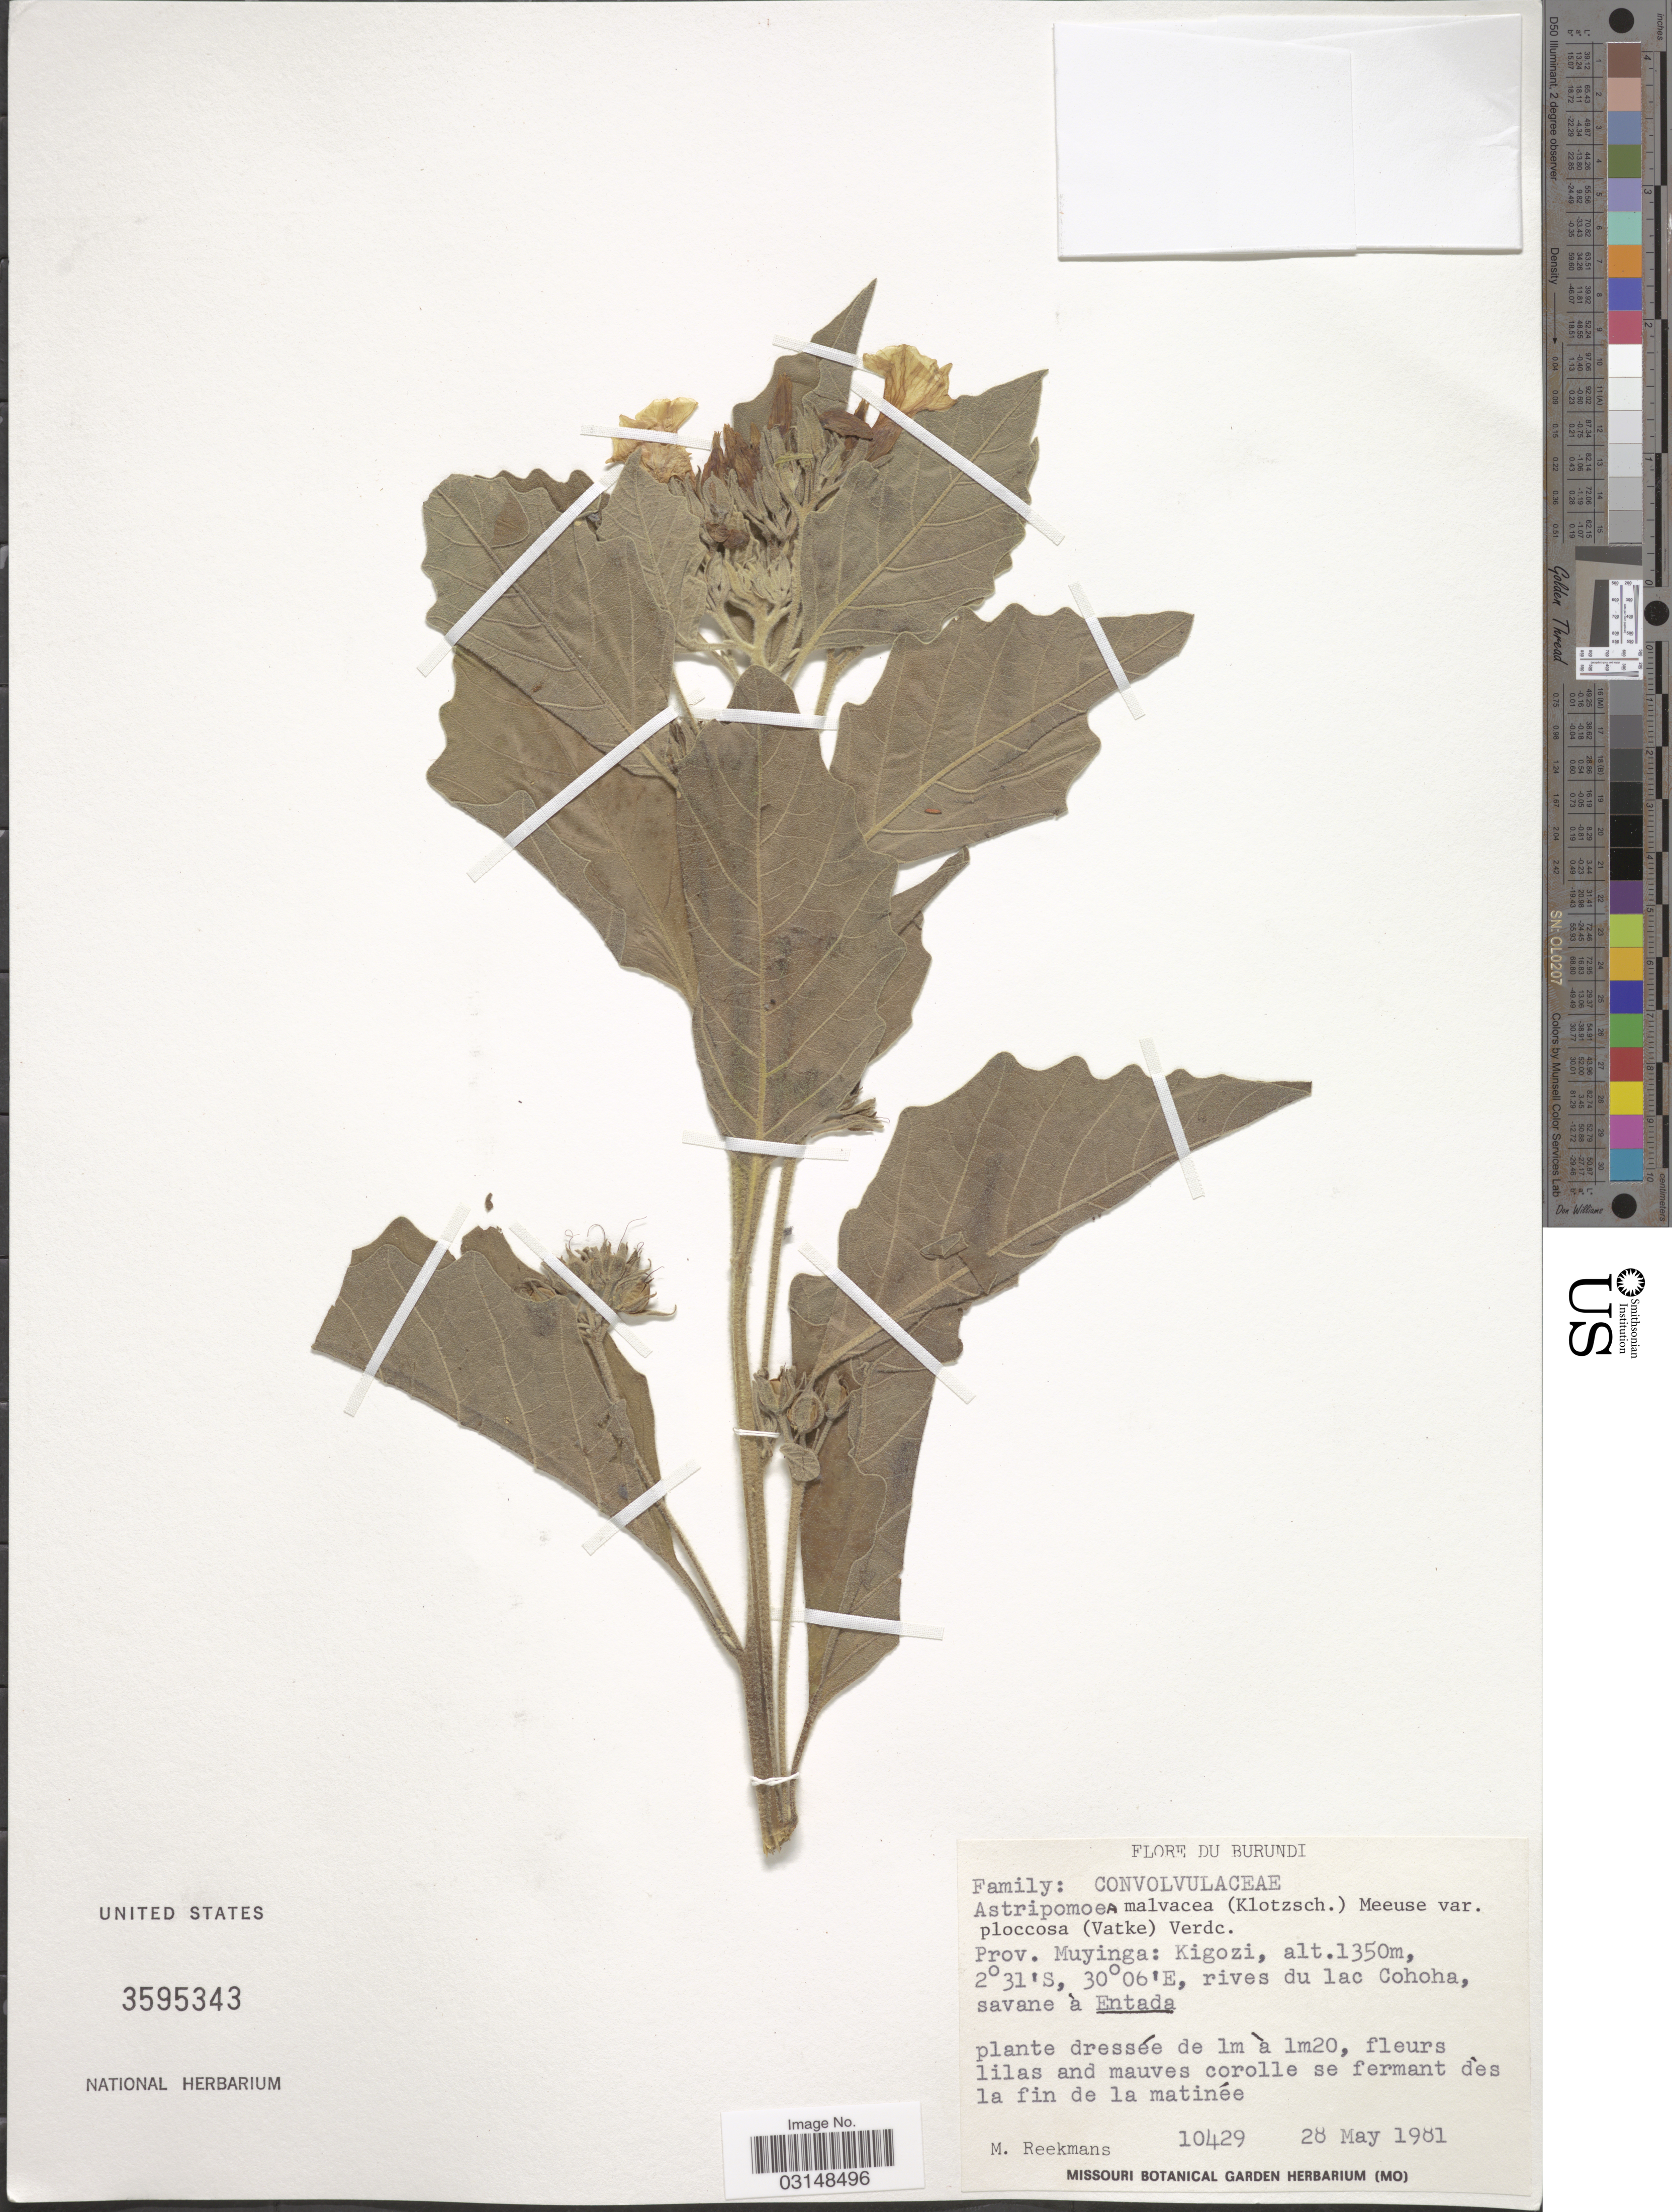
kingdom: Plantae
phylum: Tracheophyta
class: Magnoliopsida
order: Solanales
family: Convolvulaceae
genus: Astripomoea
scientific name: Astripomoea malvacea var. floccosa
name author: (Vatke) Verdc.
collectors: M. Reekmans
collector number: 10429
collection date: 1981-05-28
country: Burundi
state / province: Muyinga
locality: Prov. Muyinga: Kigozi.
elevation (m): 1350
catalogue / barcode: US 3595343